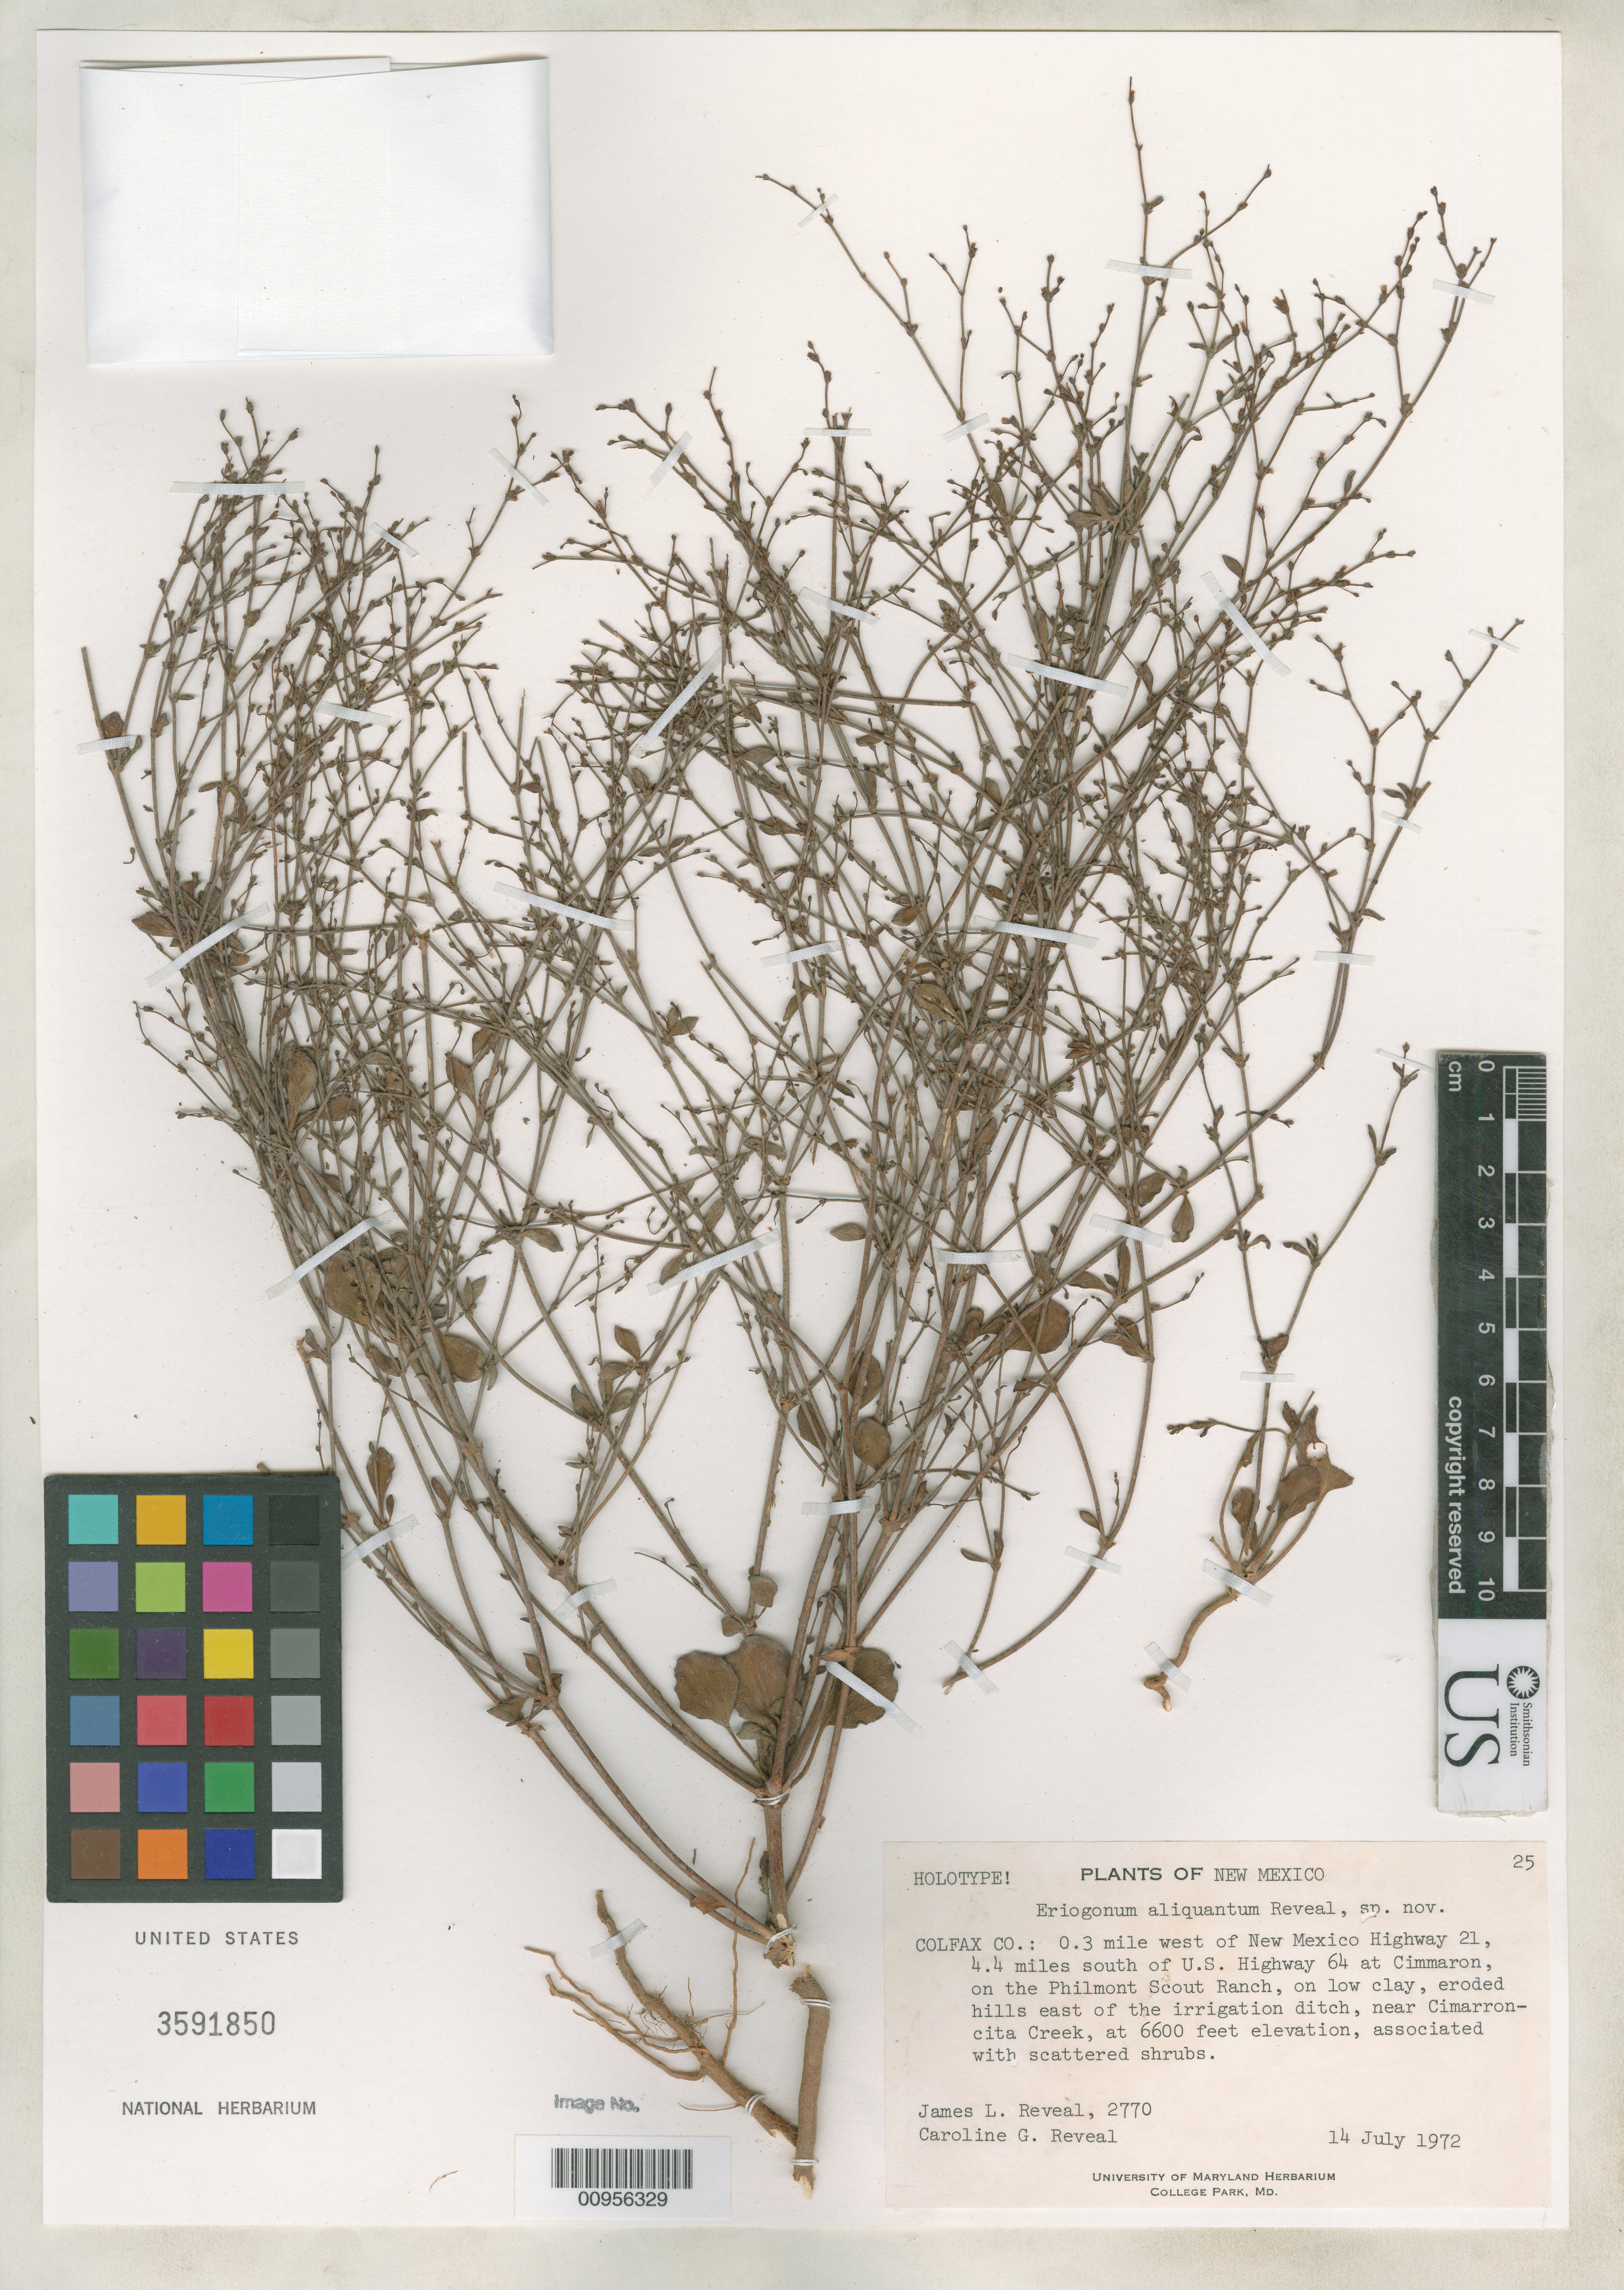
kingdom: Plantae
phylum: Tracheophyta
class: Magnoliopsida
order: Caryophyllales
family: Polygonaceae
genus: Eriogonum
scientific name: Eriogonum aliquantum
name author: Reveal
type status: Holotype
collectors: J. L. Reveal & C. G. Reveal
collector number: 2770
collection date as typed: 14 Jul 1972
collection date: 1972-07-14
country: United States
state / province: New Mexico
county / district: Colfax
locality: Colfax Co.: 0.3 mile west of New Mexico Highway 21, 4.4 miles south of U.S. Highway 64 at Cimmaron, on the Philmont Scout Ranch, eroded hills east of the irrigation ditch, near Cimarroncita Creek.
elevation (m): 2012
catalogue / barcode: US 3591850